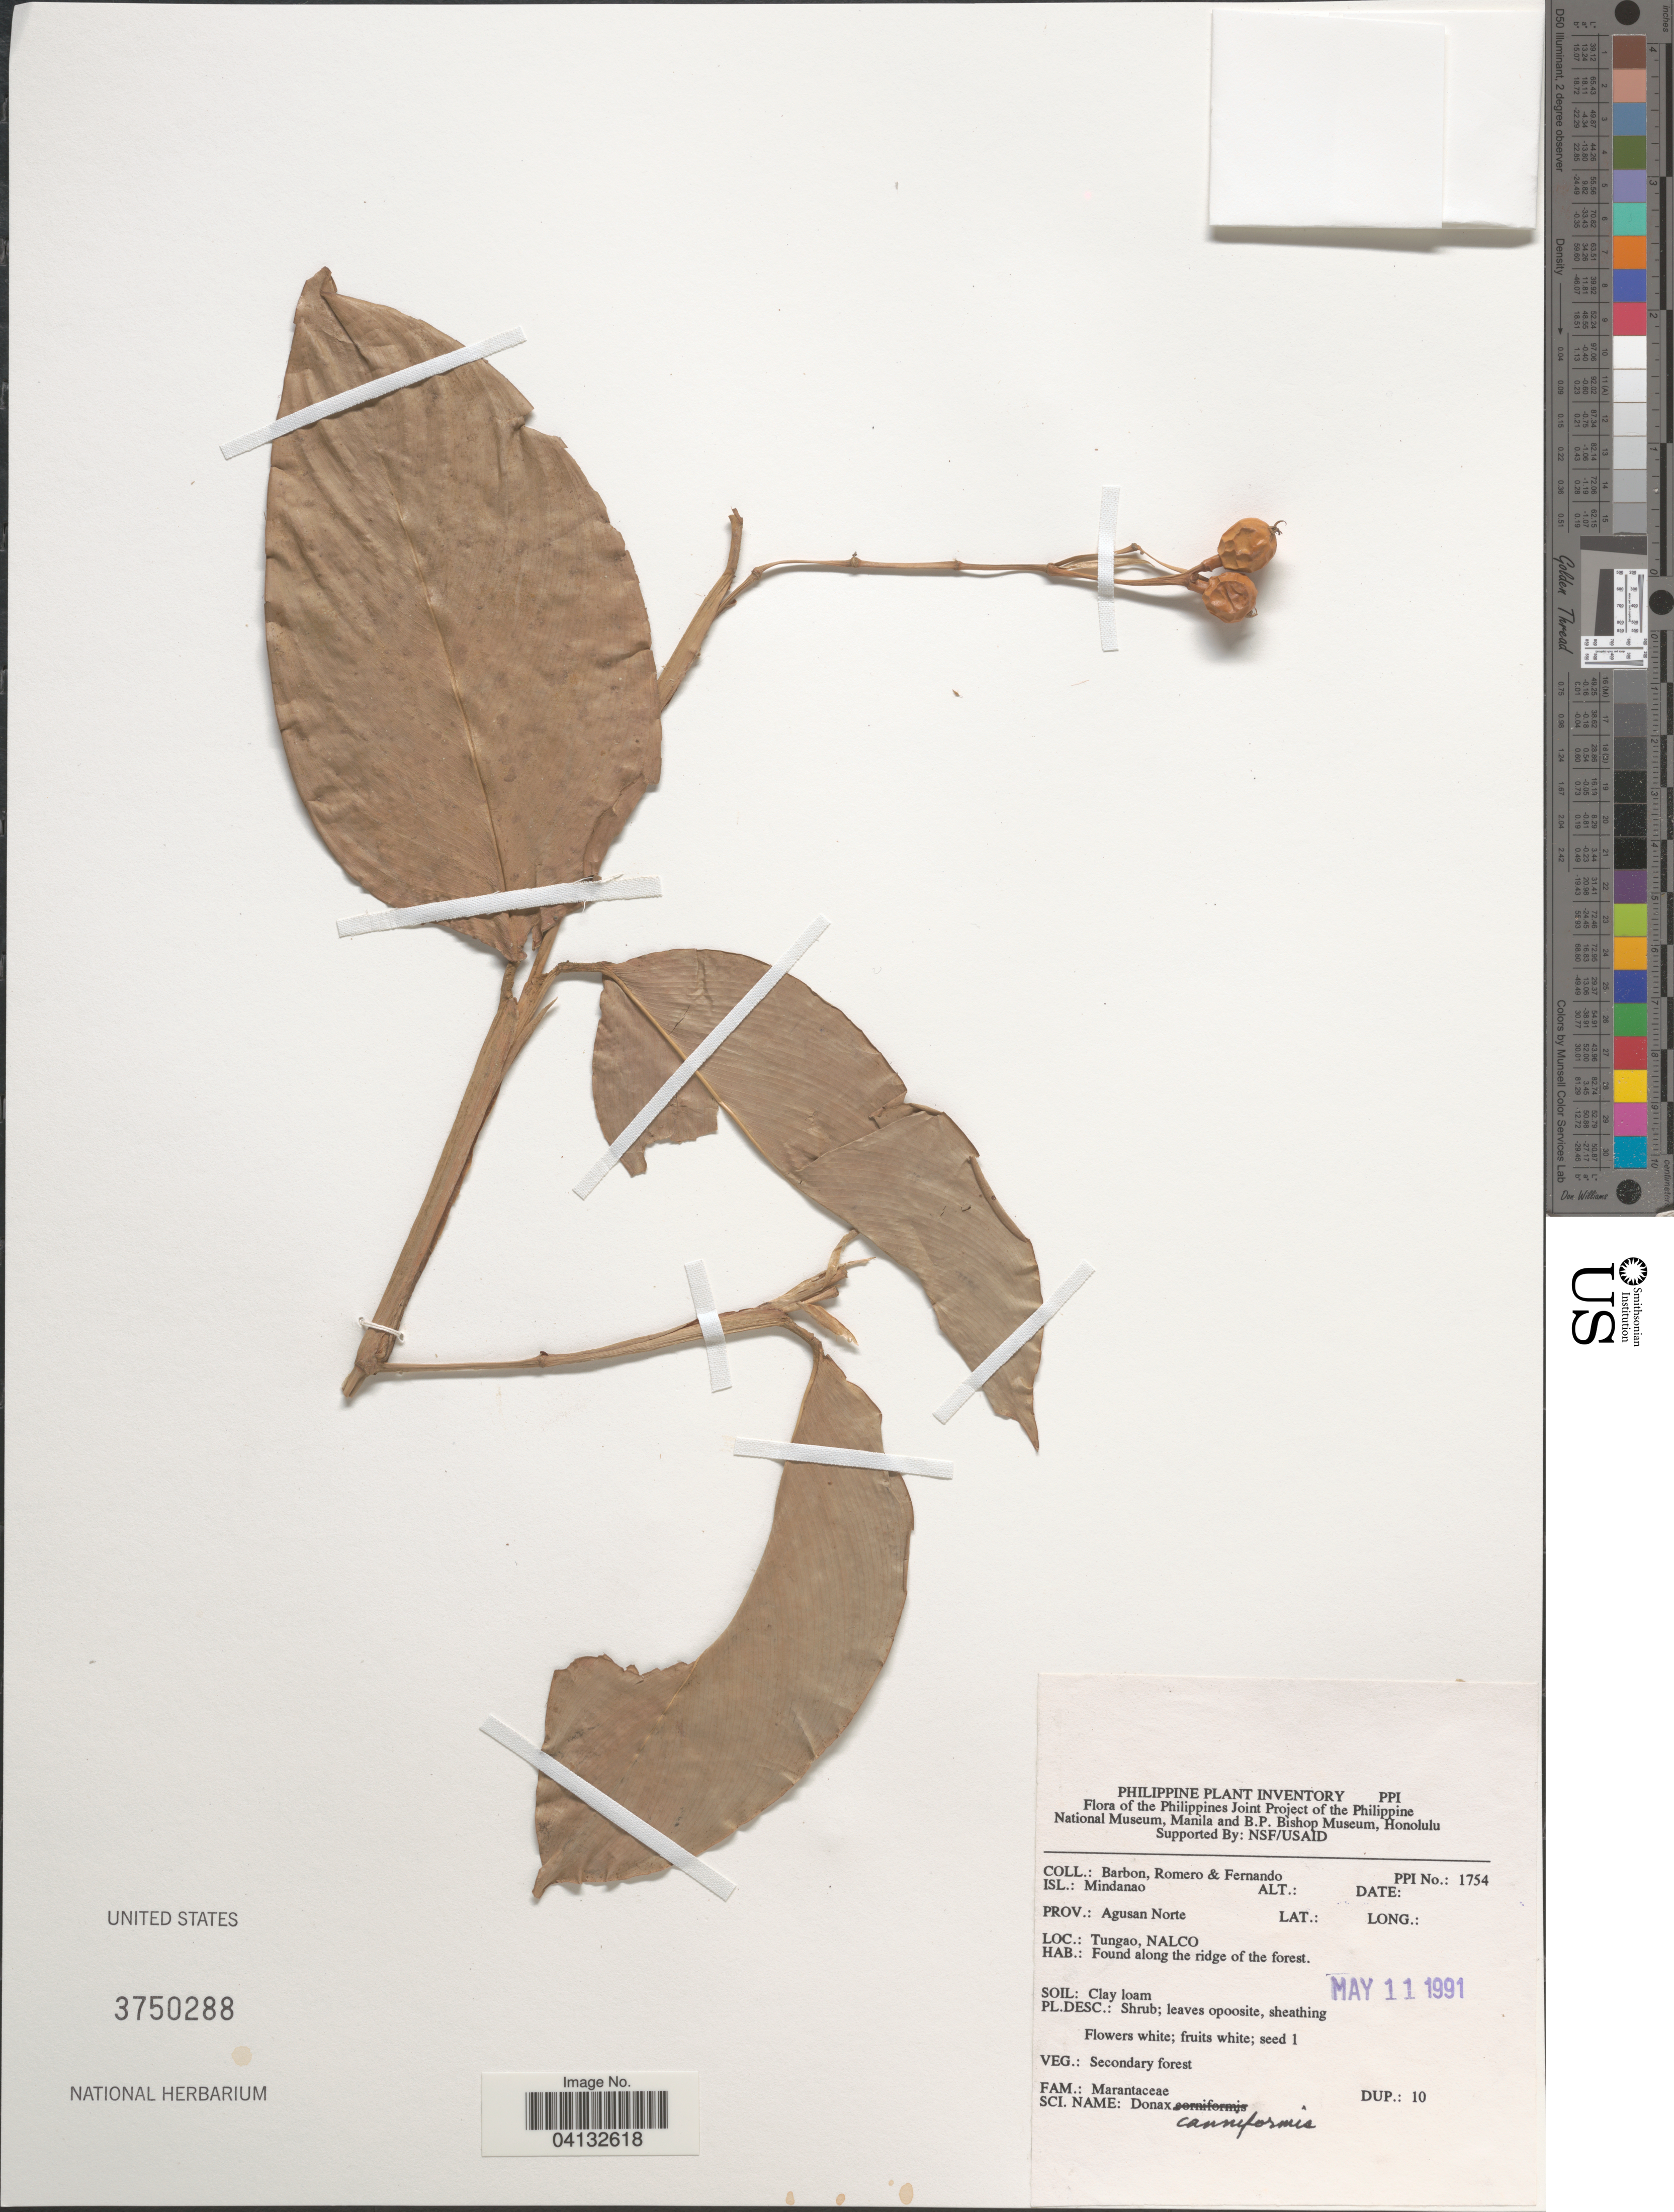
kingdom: Plantae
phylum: Tracheophyta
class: Liliopsida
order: Zingiberales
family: Marantaceae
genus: Donax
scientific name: Donax canniformis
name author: (G. Forst.) K. Schum.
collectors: Barbon, -. Romero & -- Fernando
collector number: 1754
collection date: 1991-05-11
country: Philippines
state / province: Caraga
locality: Isl.: Mindanao. Prov.: Tungao, NALCO.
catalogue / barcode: US 3750288